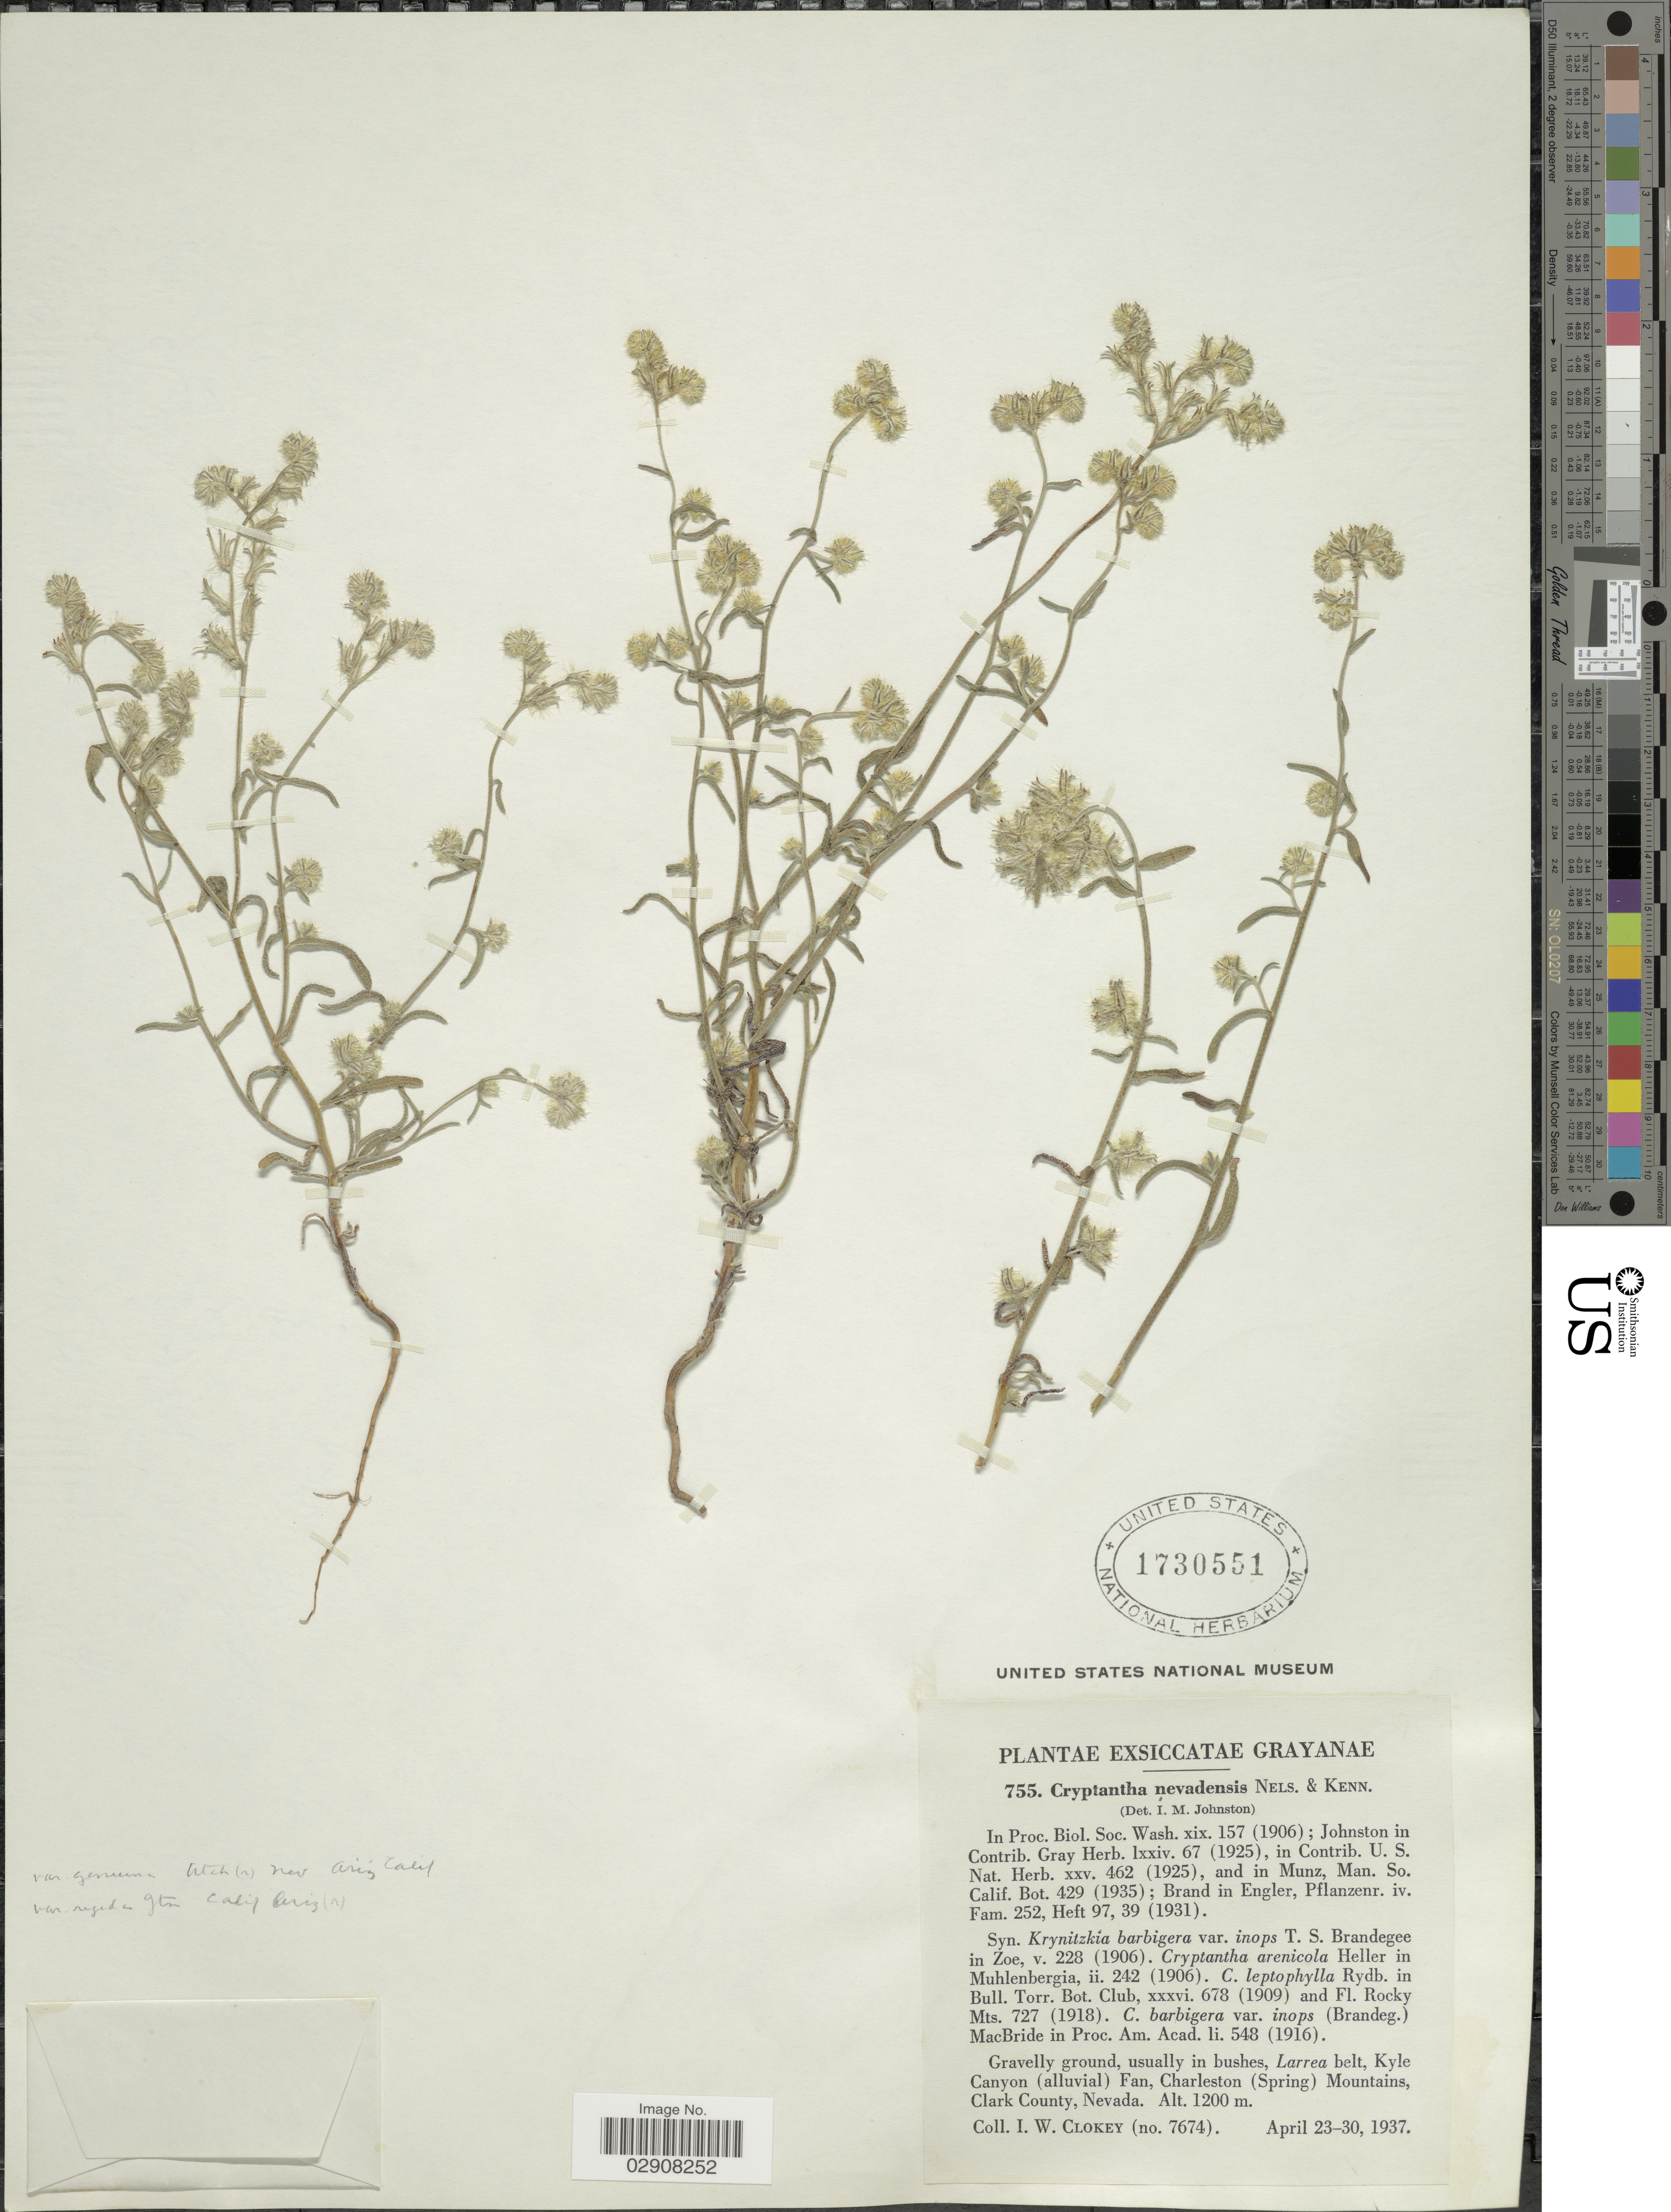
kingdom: Plantae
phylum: Tracheophyta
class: Magnoliopsida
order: Boraginales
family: Boraginaceae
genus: Cryptantha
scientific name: Cryptantha nevadensis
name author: A. Nelson & P.B. Kenn.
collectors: I. W. Clokey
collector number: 755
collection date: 1937-04-23/1937-04-30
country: United States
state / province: Nevada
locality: Kyle Canyon (alluvial) Fan, Charleston (Spring) Mountains, Clark County.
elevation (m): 1200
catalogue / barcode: US 1730551